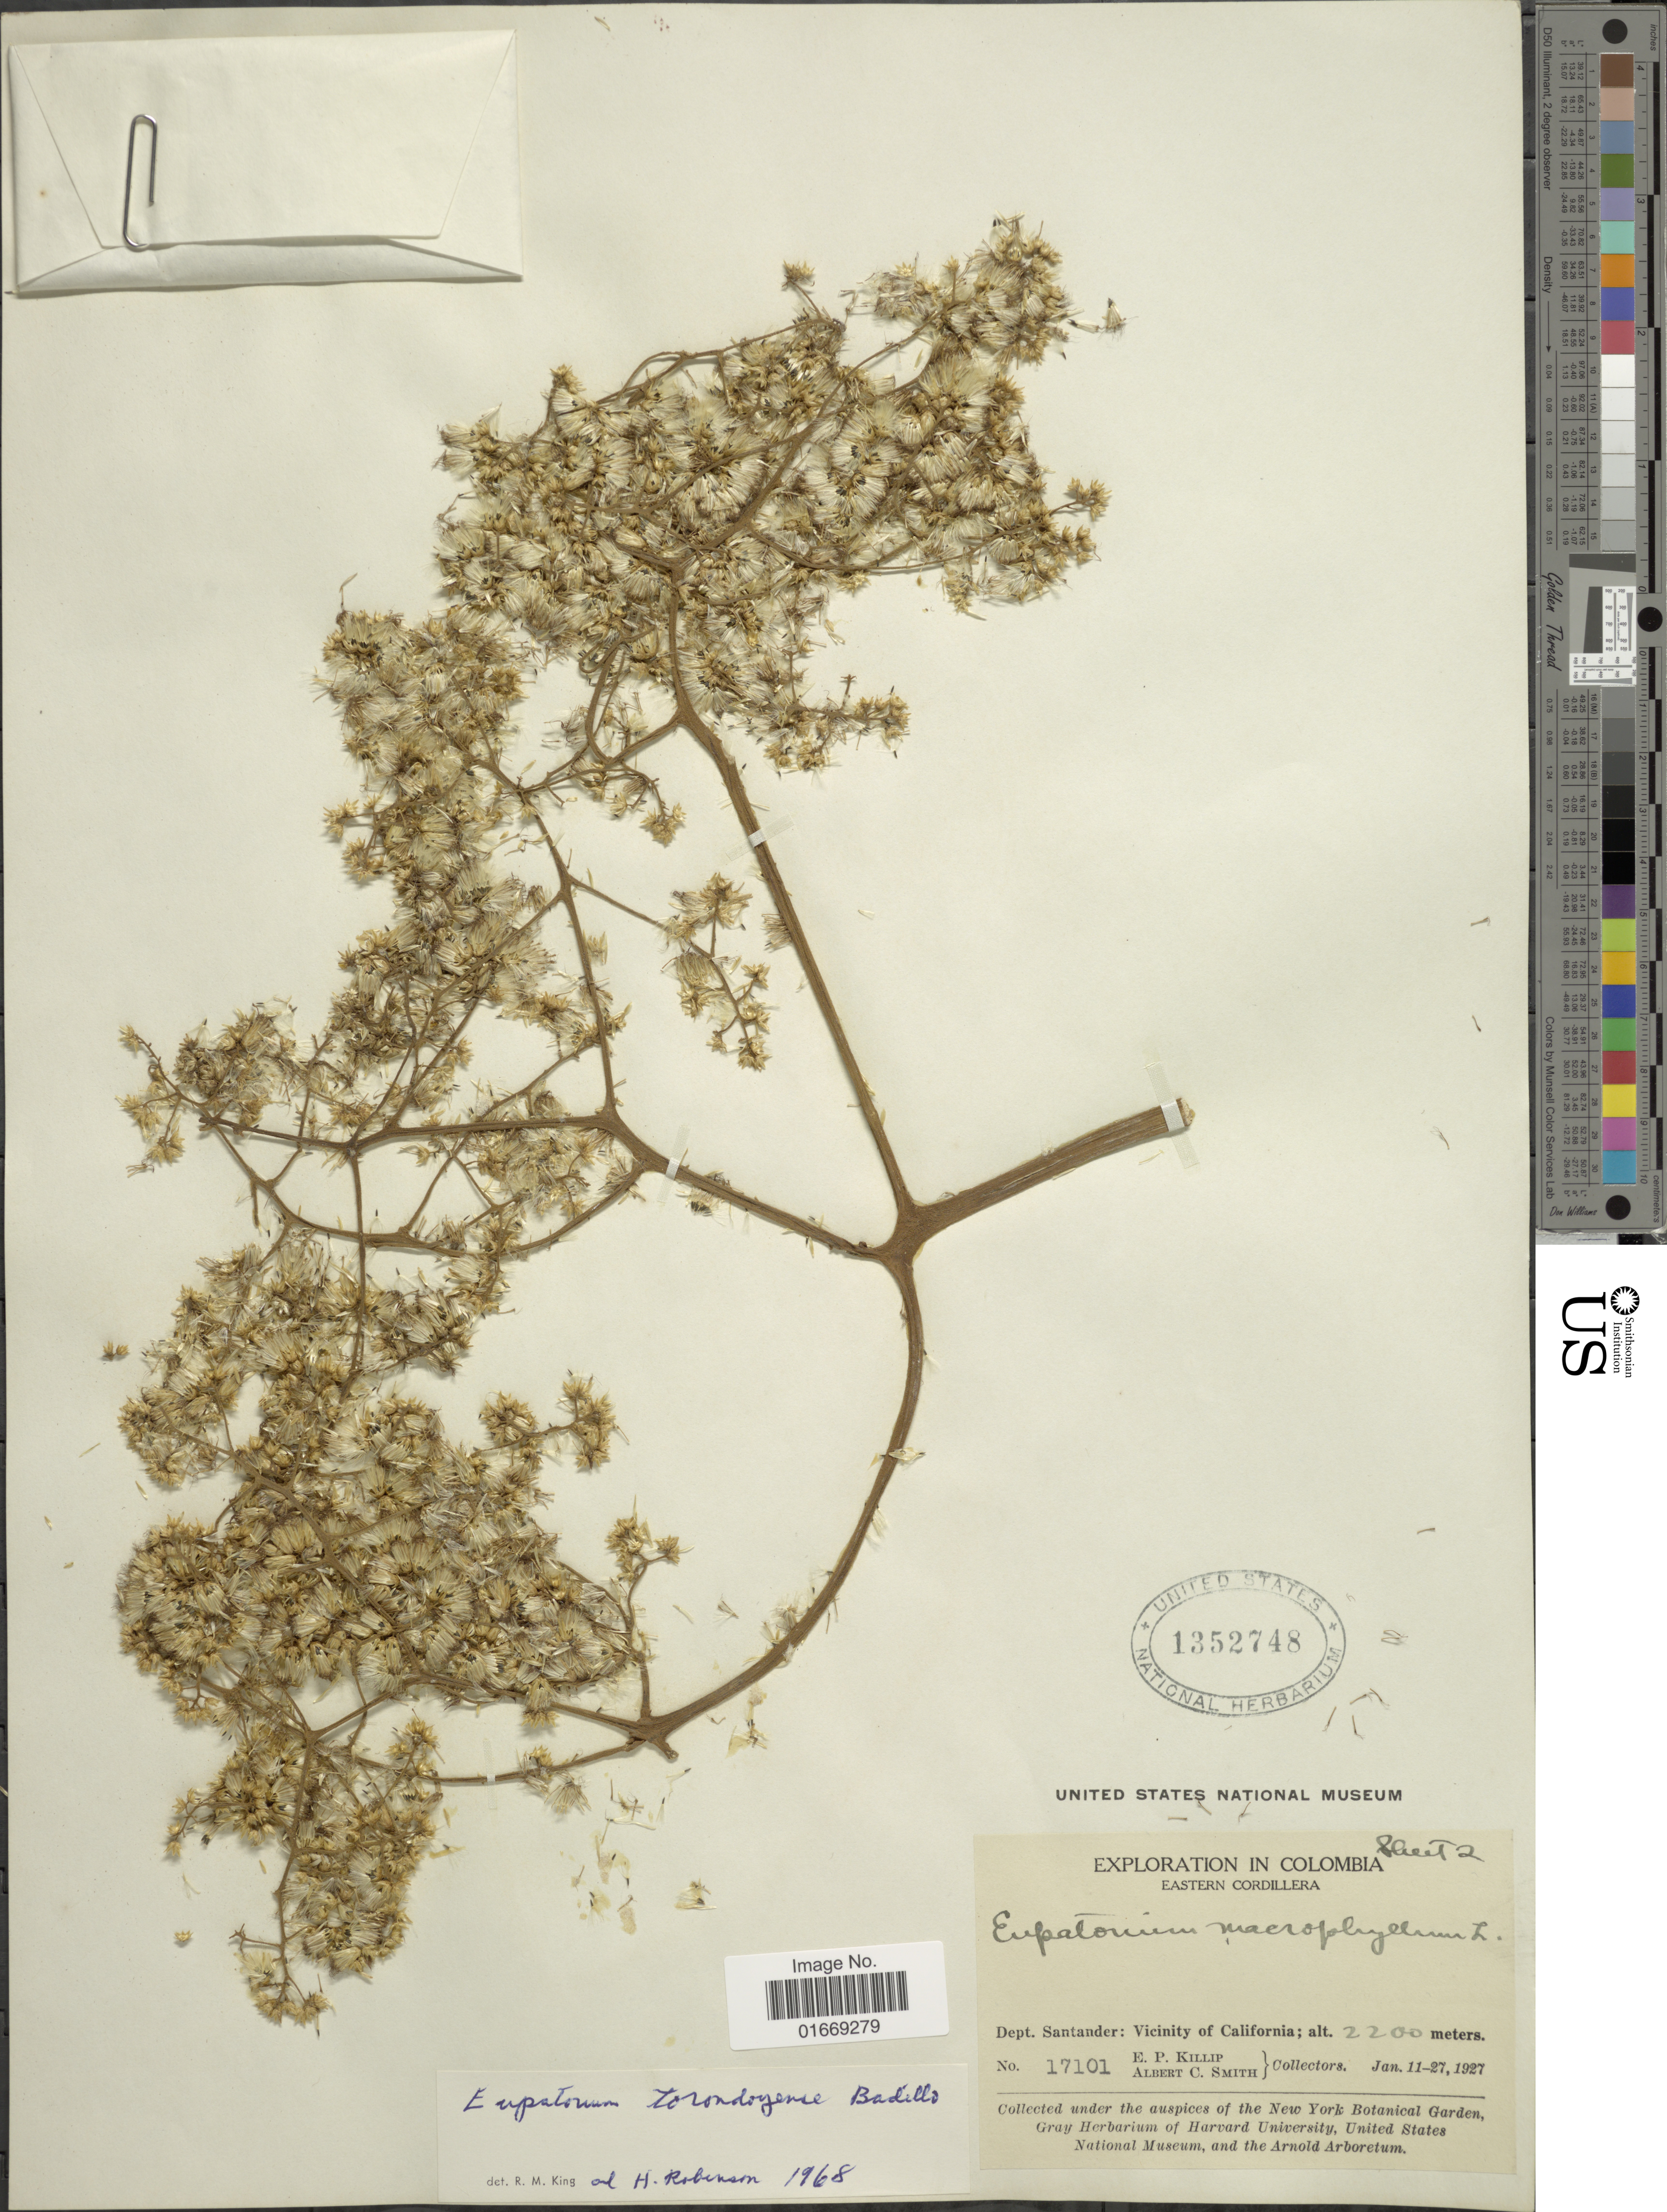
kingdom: Plantae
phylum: Tracheophyta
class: Magnoliopsida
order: Asterales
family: Asteraceae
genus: Hebeclinium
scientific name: Hebeclinium torondoyense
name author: (V.M. Badillo) R.M. King & H. Rob.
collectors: E. P. Killip & A. C. Smith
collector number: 17101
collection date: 1927-01-11/1927-01-27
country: Colombia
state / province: Santander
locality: Eastern Cordillera. Dept. Santander: Vicinity of California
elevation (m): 2200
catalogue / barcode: US 1352748